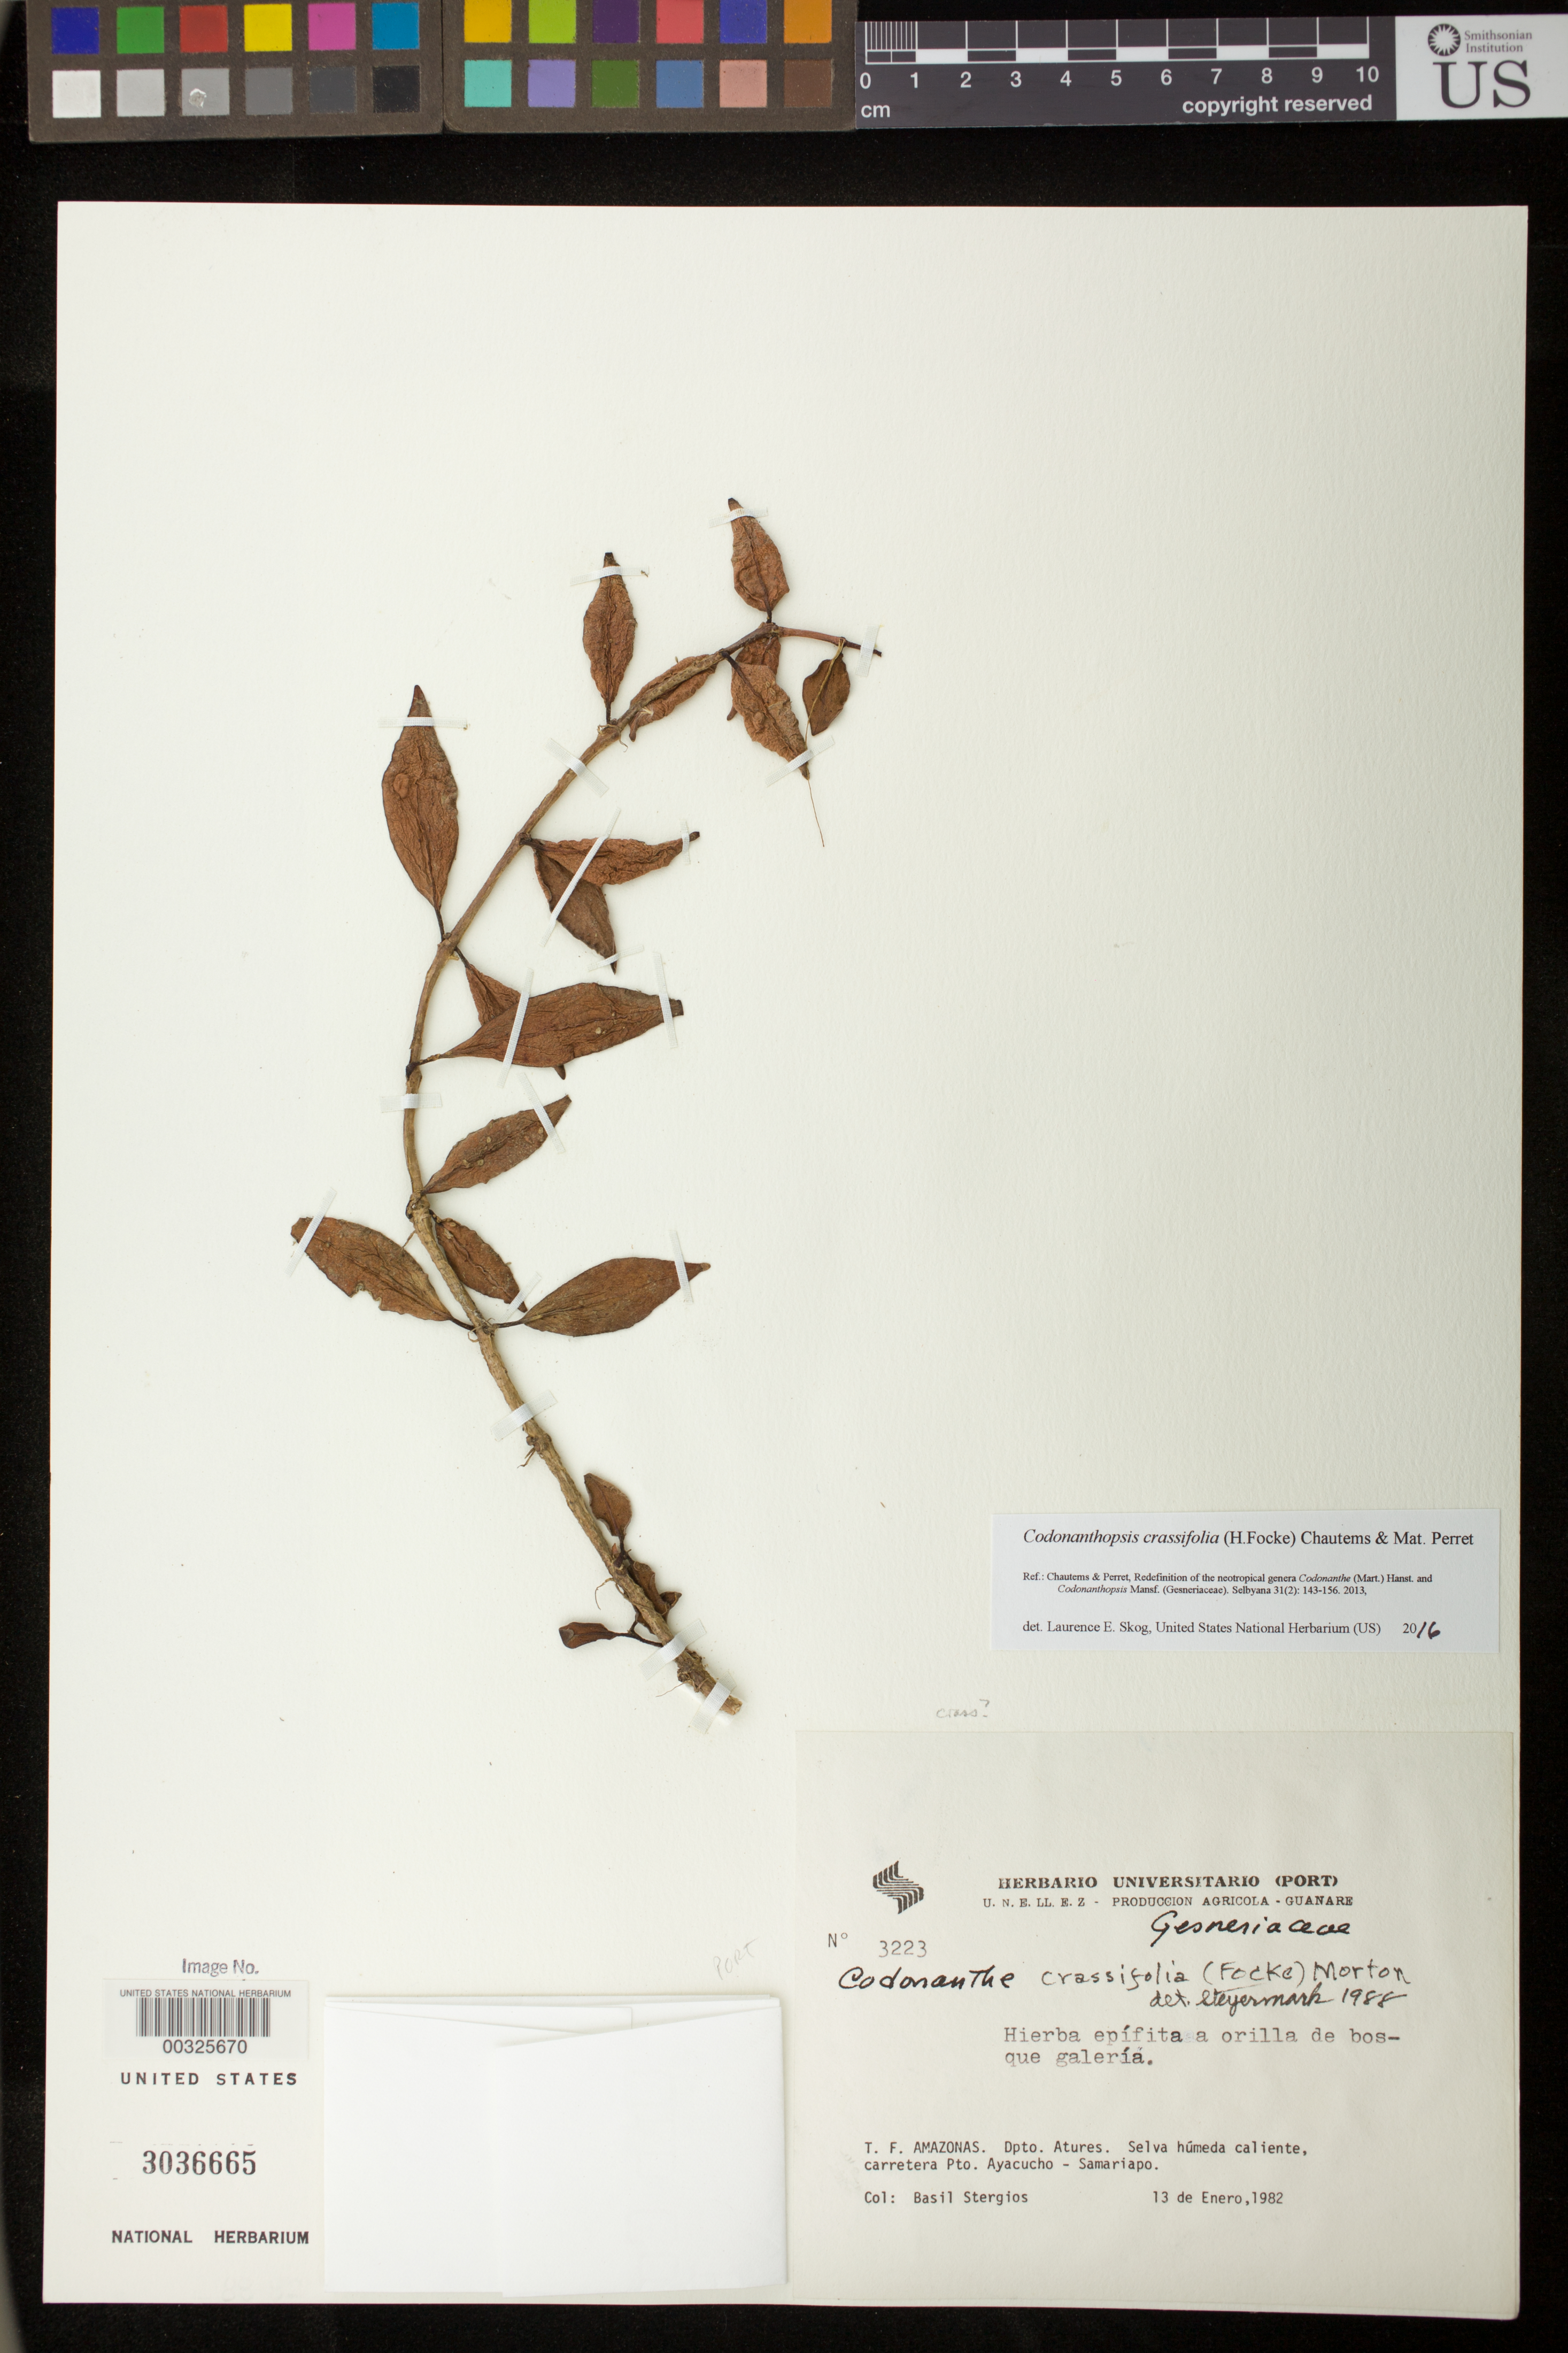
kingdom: Plantae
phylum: Tracheophyta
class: Magnoliopsida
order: Lamiales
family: Gesneriaceae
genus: Codonanthopsis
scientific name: Codonanthopsis crassifolia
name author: (H. Focke) Chautems & Mat.Perret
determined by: Skog, Laurence E.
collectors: B. G. Stergios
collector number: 3223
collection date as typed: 13 Jan 1982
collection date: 1982-01-13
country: Venezuela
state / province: Amazonas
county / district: Atures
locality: Puerto Ayacucho to Samariapo road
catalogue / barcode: US 3036665